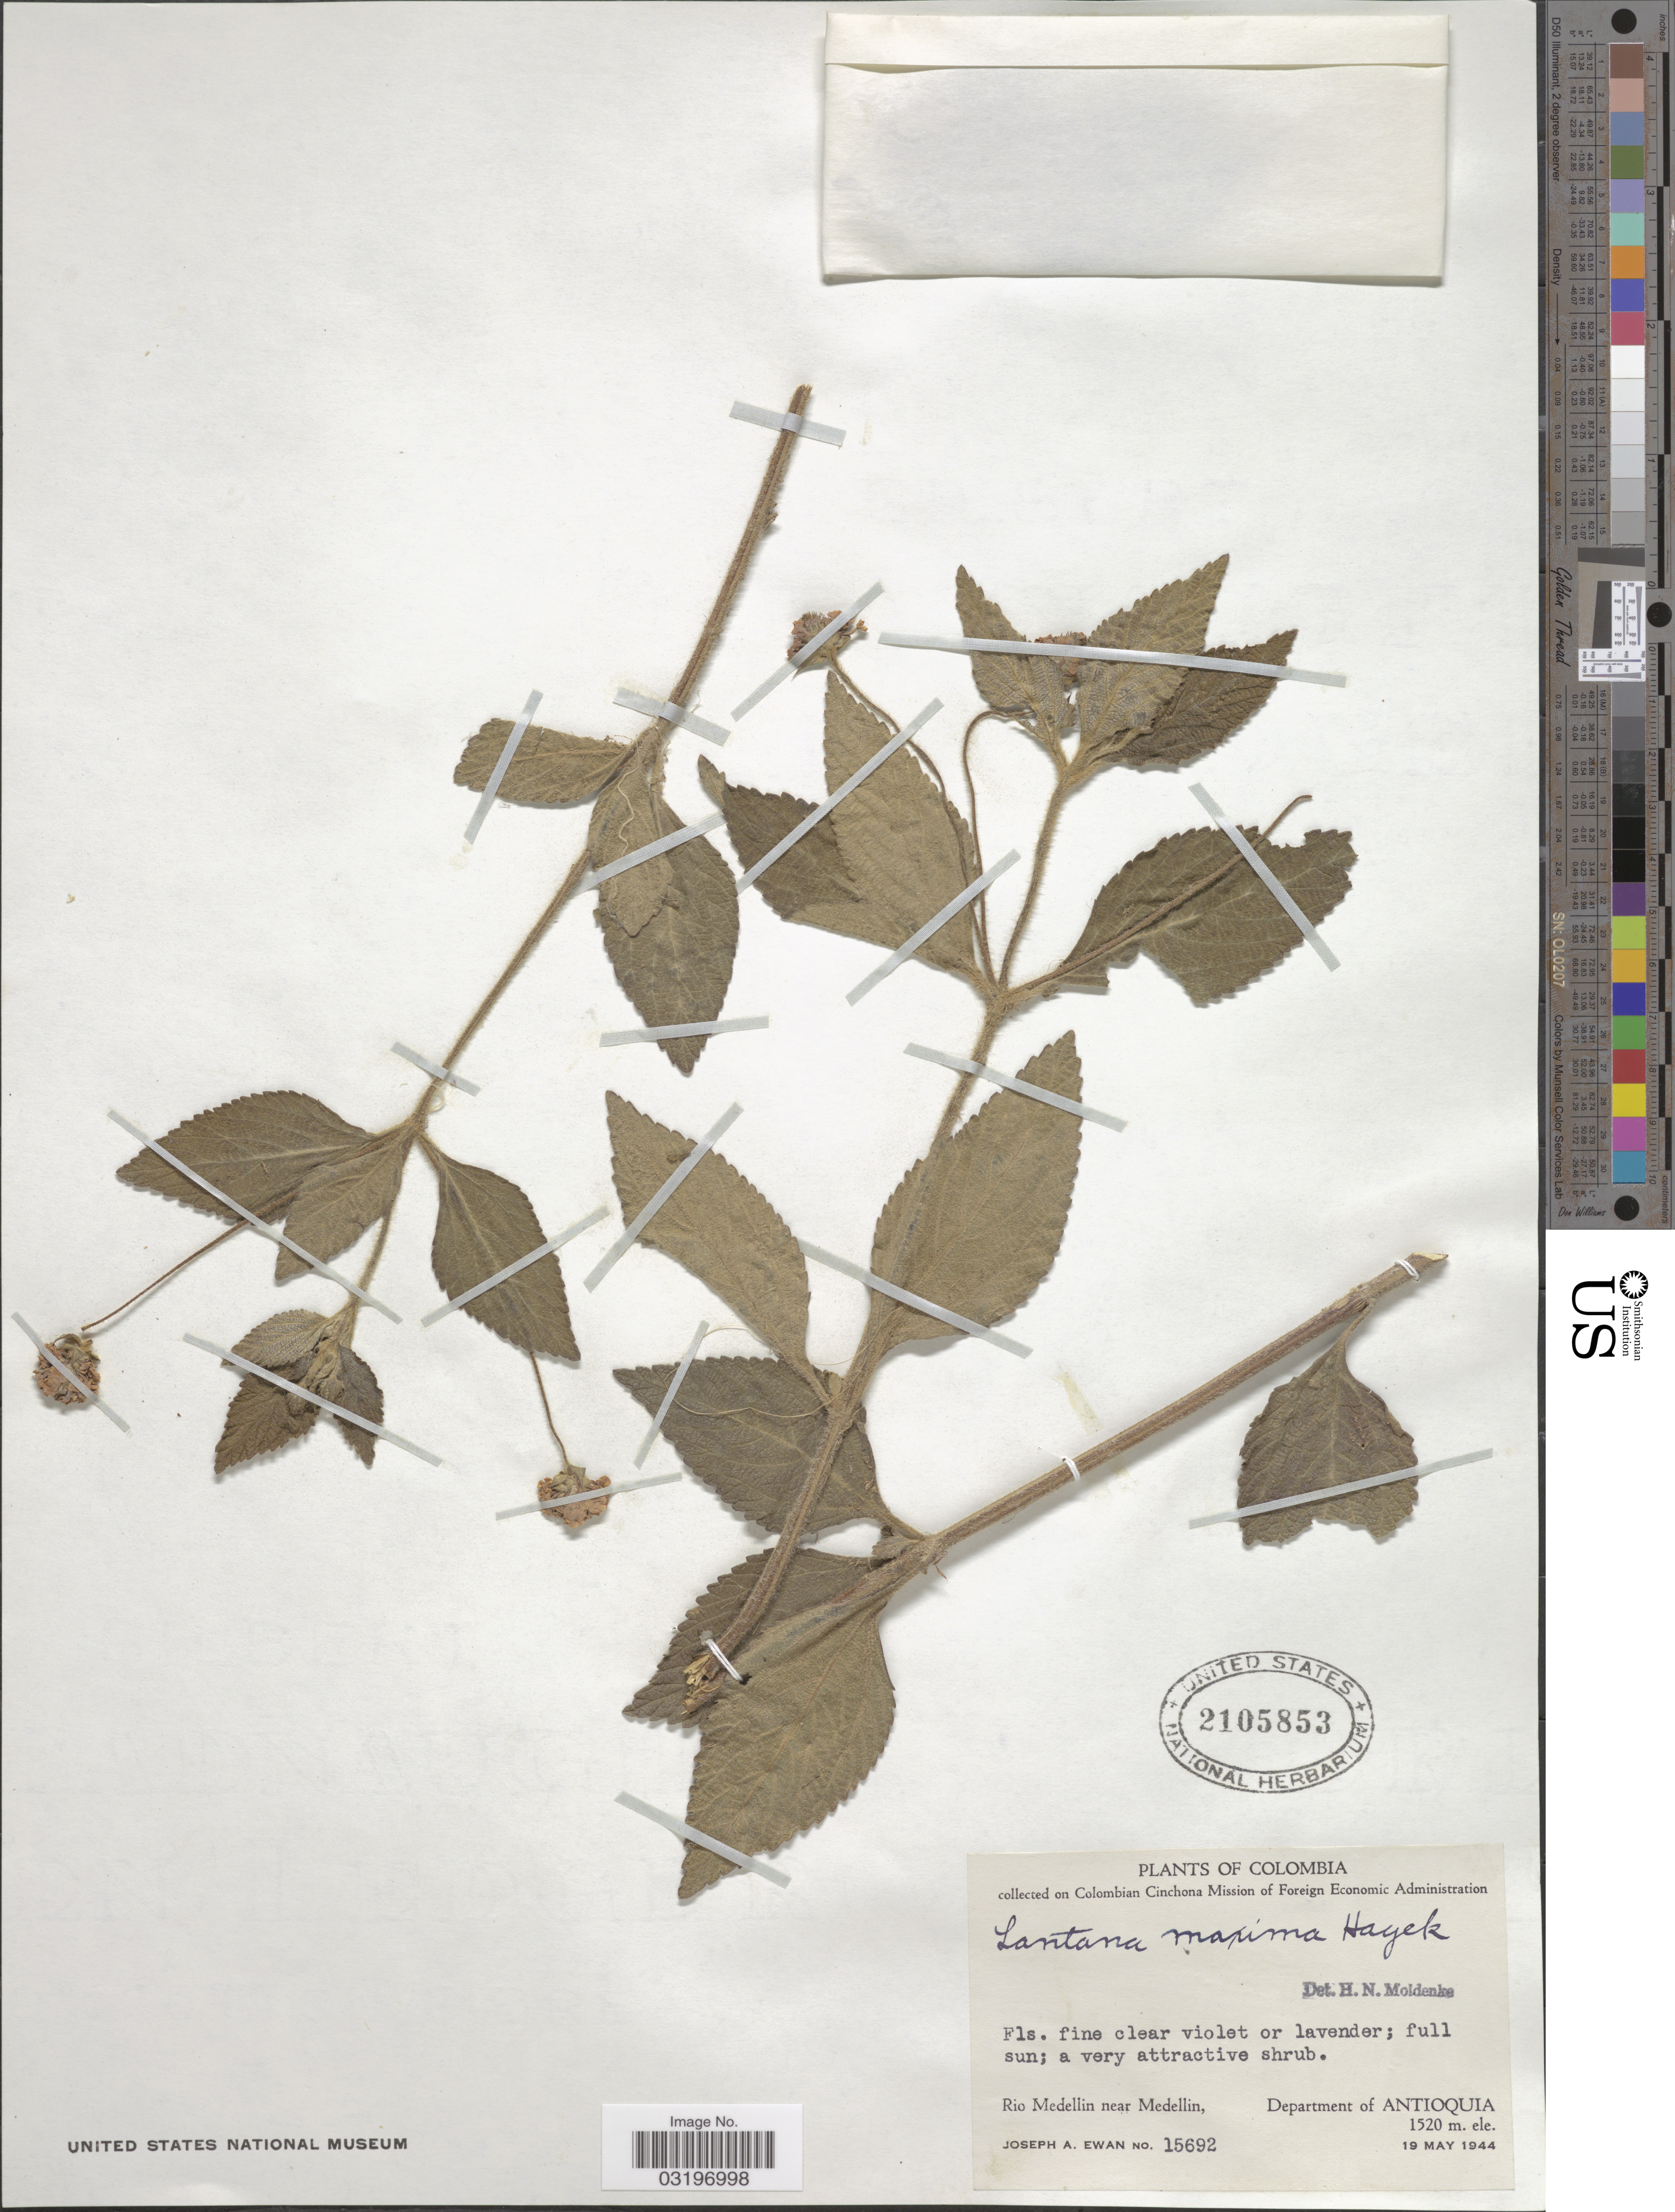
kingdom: Plantae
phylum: Tracheophyta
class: Magnoliopsida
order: Lamiales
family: Verbenaceae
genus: Lantana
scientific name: Lantana maxima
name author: Hayek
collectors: J. A. Ewan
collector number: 15692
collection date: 1944-05-19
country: Colombia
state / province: Antioquia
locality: Rio Medellin near Medellin, Department of Antioquia.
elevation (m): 1520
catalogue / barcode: US 2105853